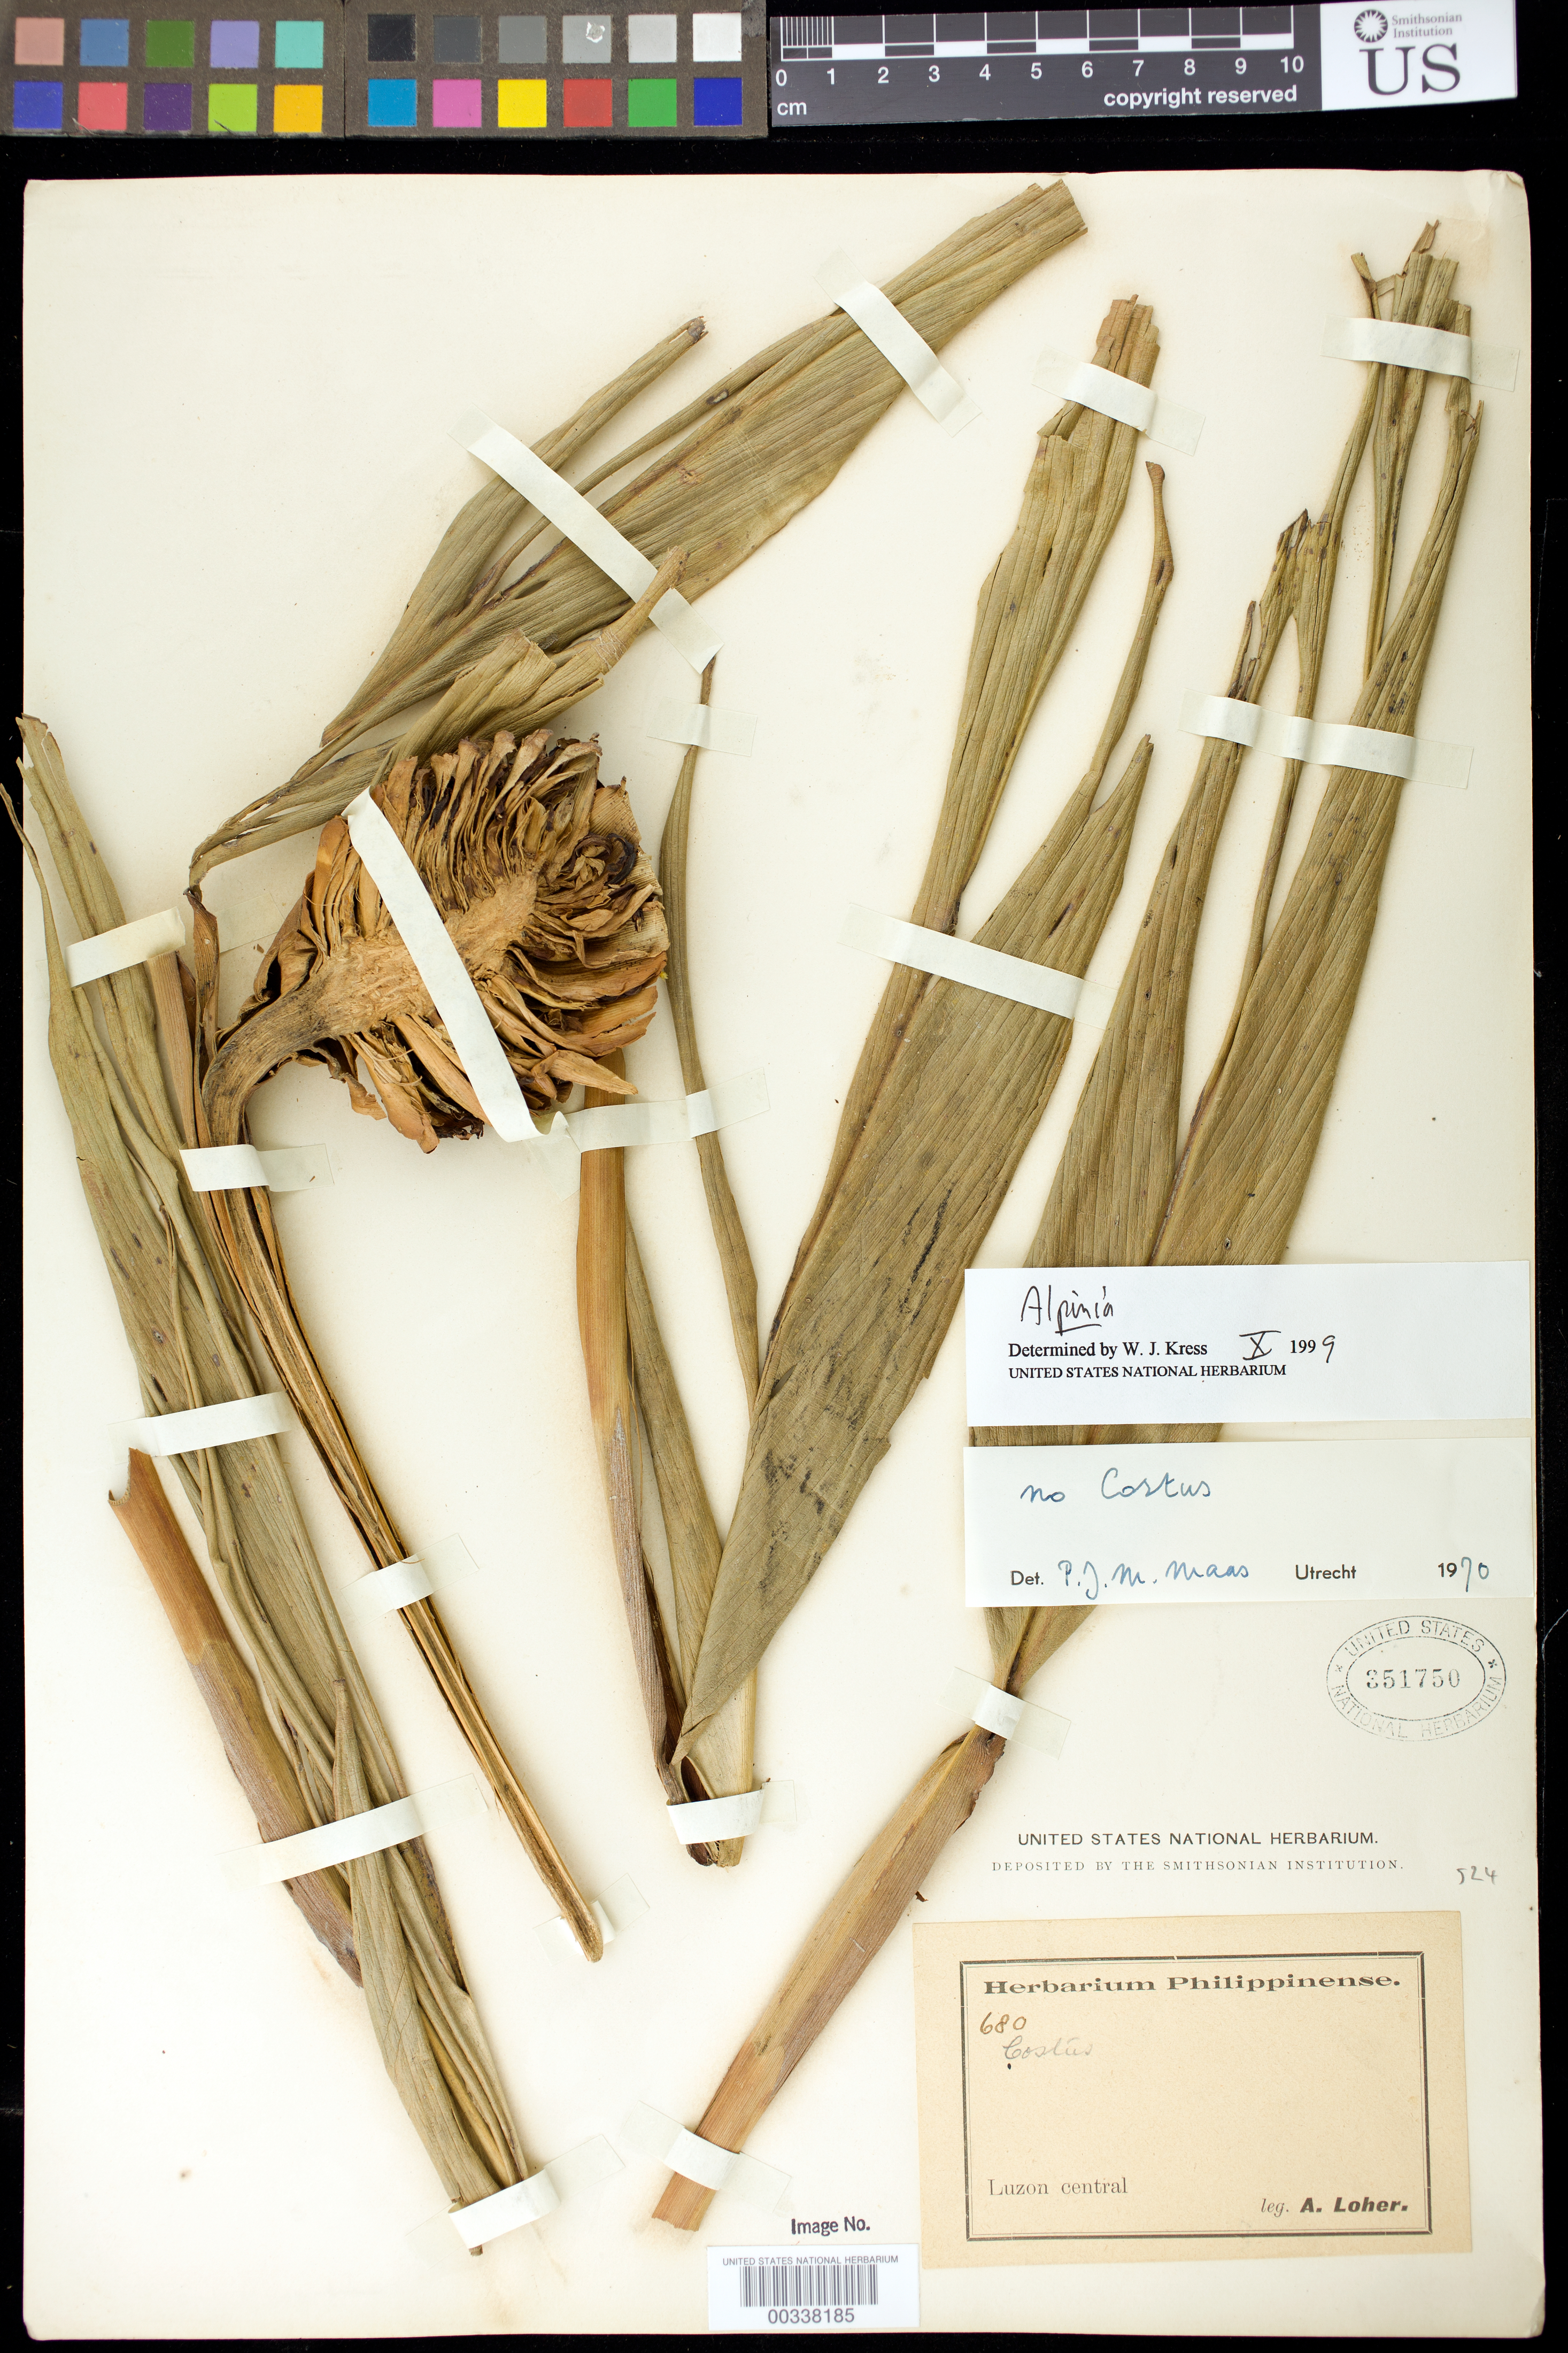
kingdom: Plantae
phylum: Tracheophyta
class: Liliopsida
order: Zingiberales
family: Zingiberaceae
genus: Adelmeria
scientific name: Adelmeria paradoxa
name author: (Ridl.) Merr.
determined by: Docot, Rudolph Valentino A.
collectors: A. Loher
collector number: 680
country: Philippines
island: Luzon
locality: Luzon central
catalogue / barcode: US 351750